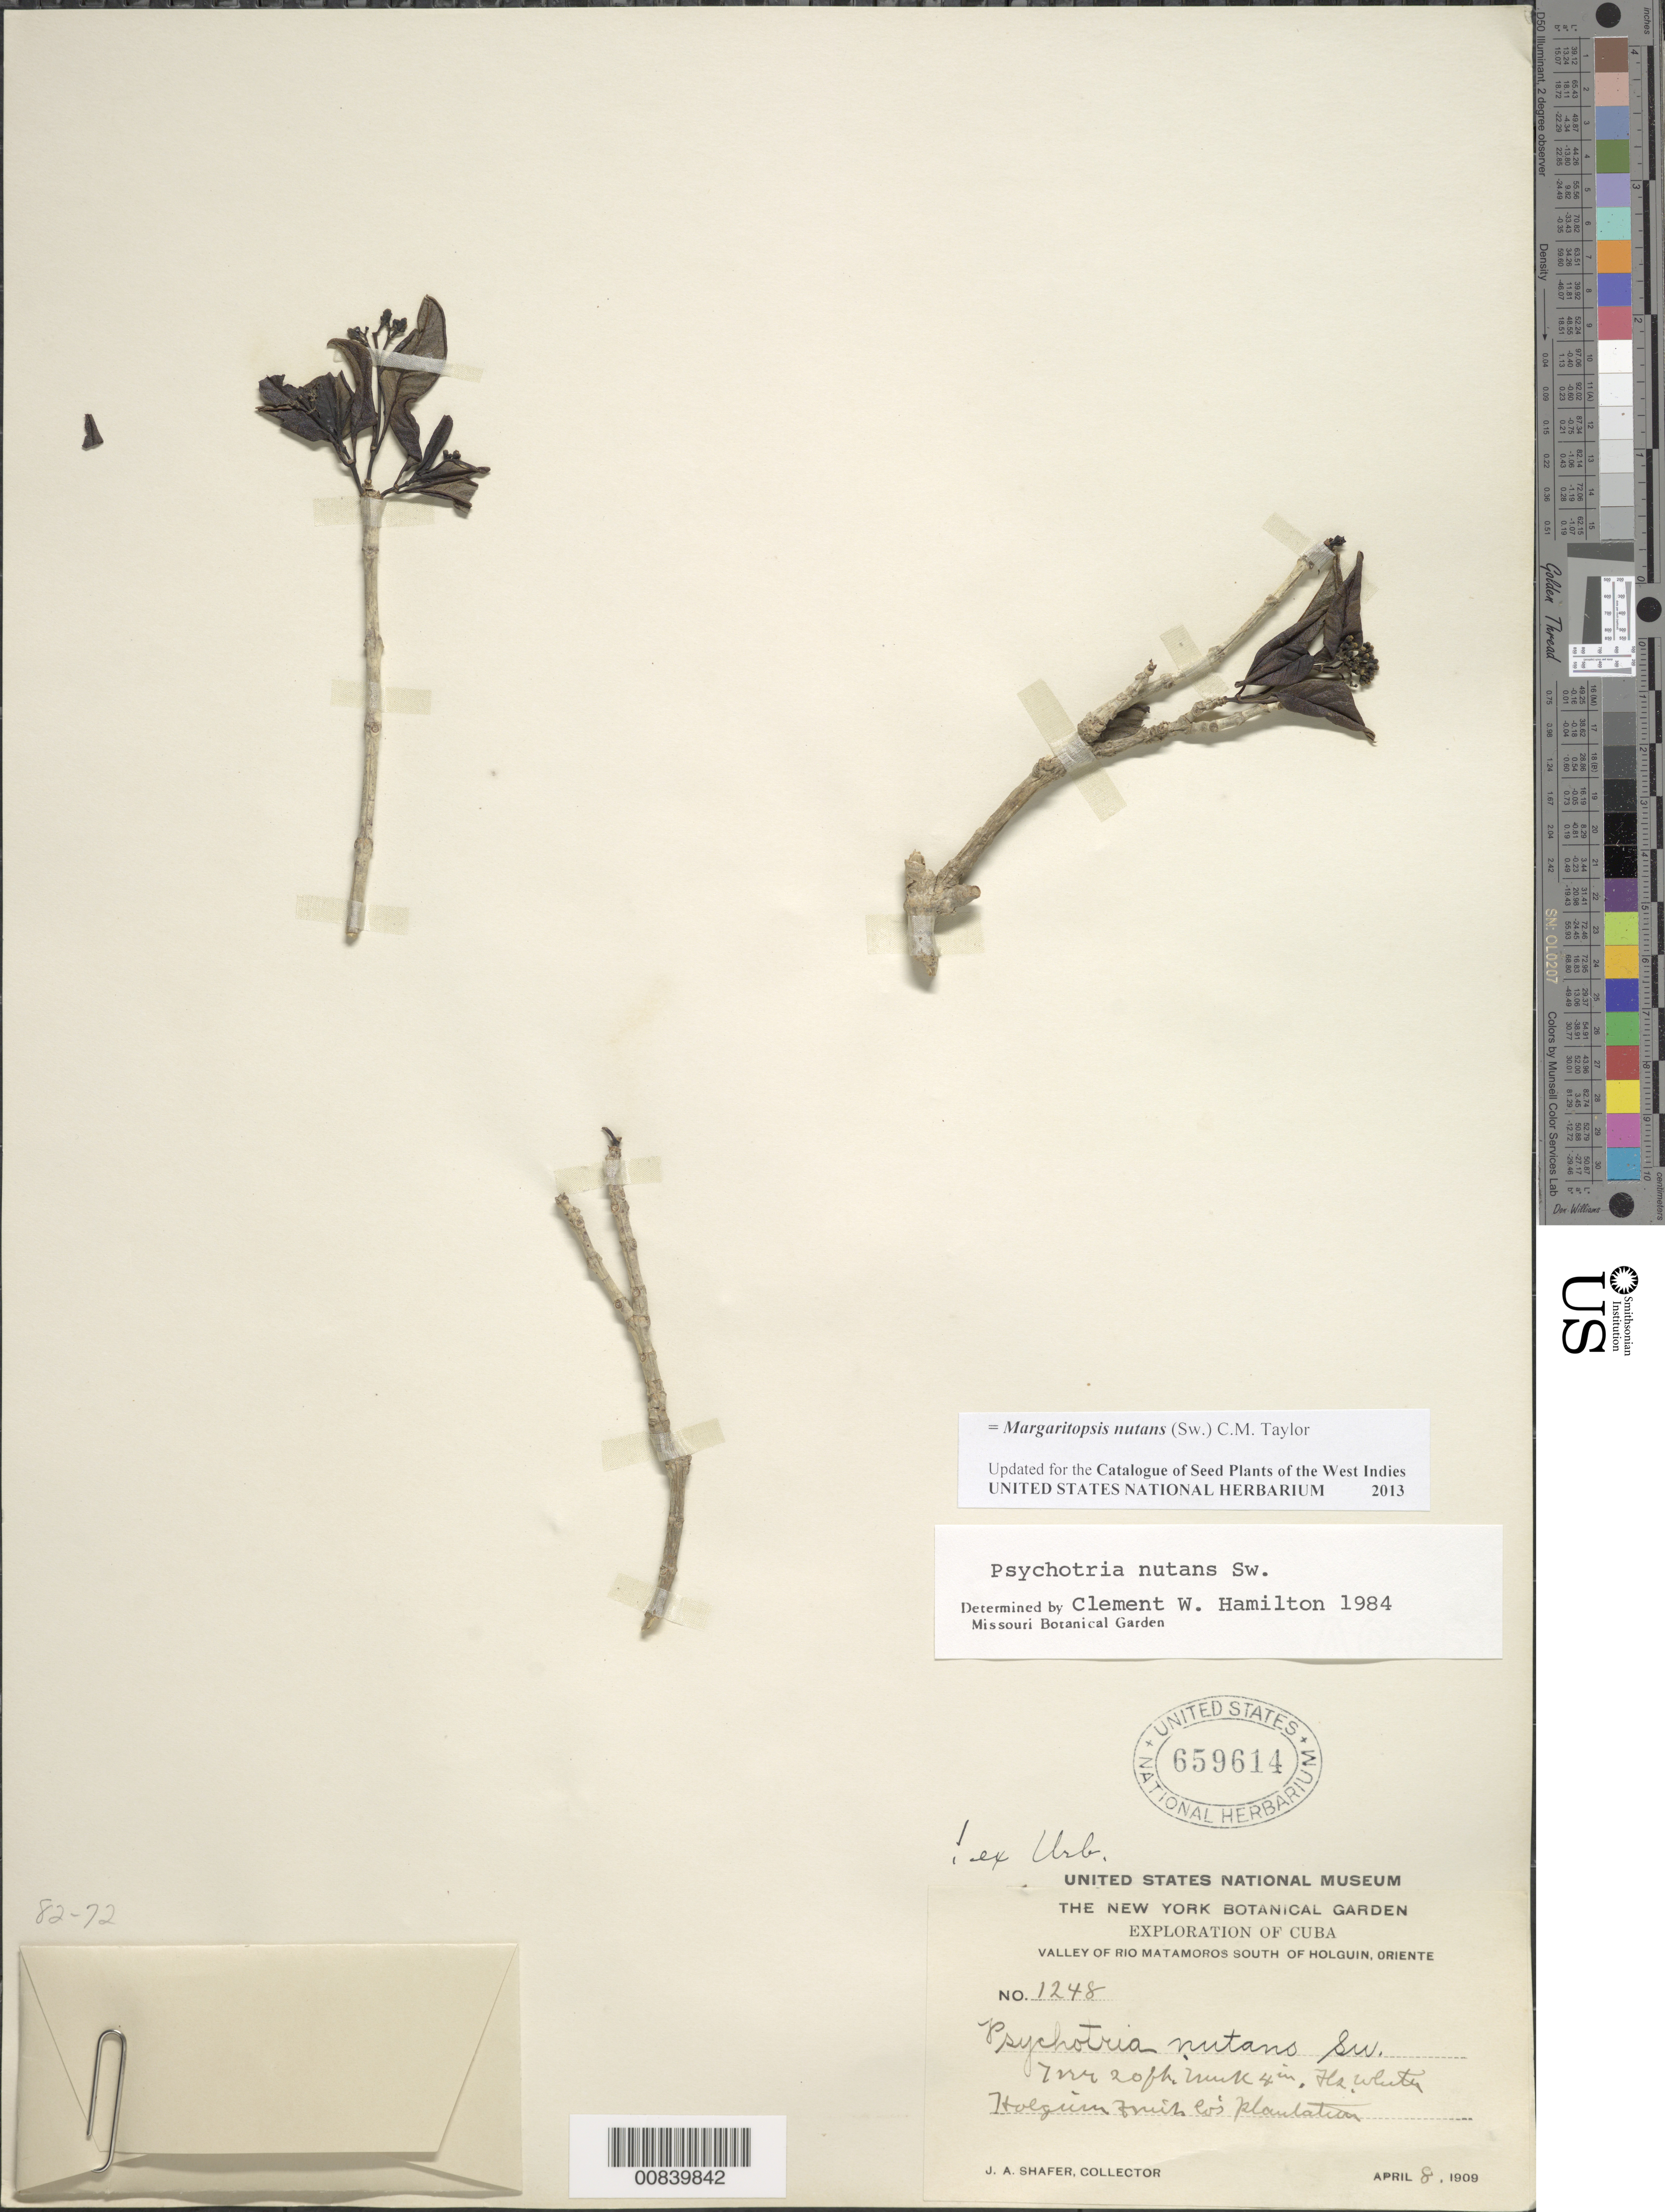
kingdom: Plantae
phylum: Tracheophyta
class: Magnoliopsida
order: Gentianales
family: Rubiaceae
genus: Margaritopsis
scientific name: Margaritopsis nutans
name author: (Sw.) C.M. Taylor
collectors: J. A. Shafer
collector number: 1248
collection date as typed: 08 Apr 1909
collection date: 1909-04-08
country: Cuba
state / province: Oriente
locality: Valley of Rio Matamoros south of Holguin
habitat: Plantation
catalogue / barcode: US 659614